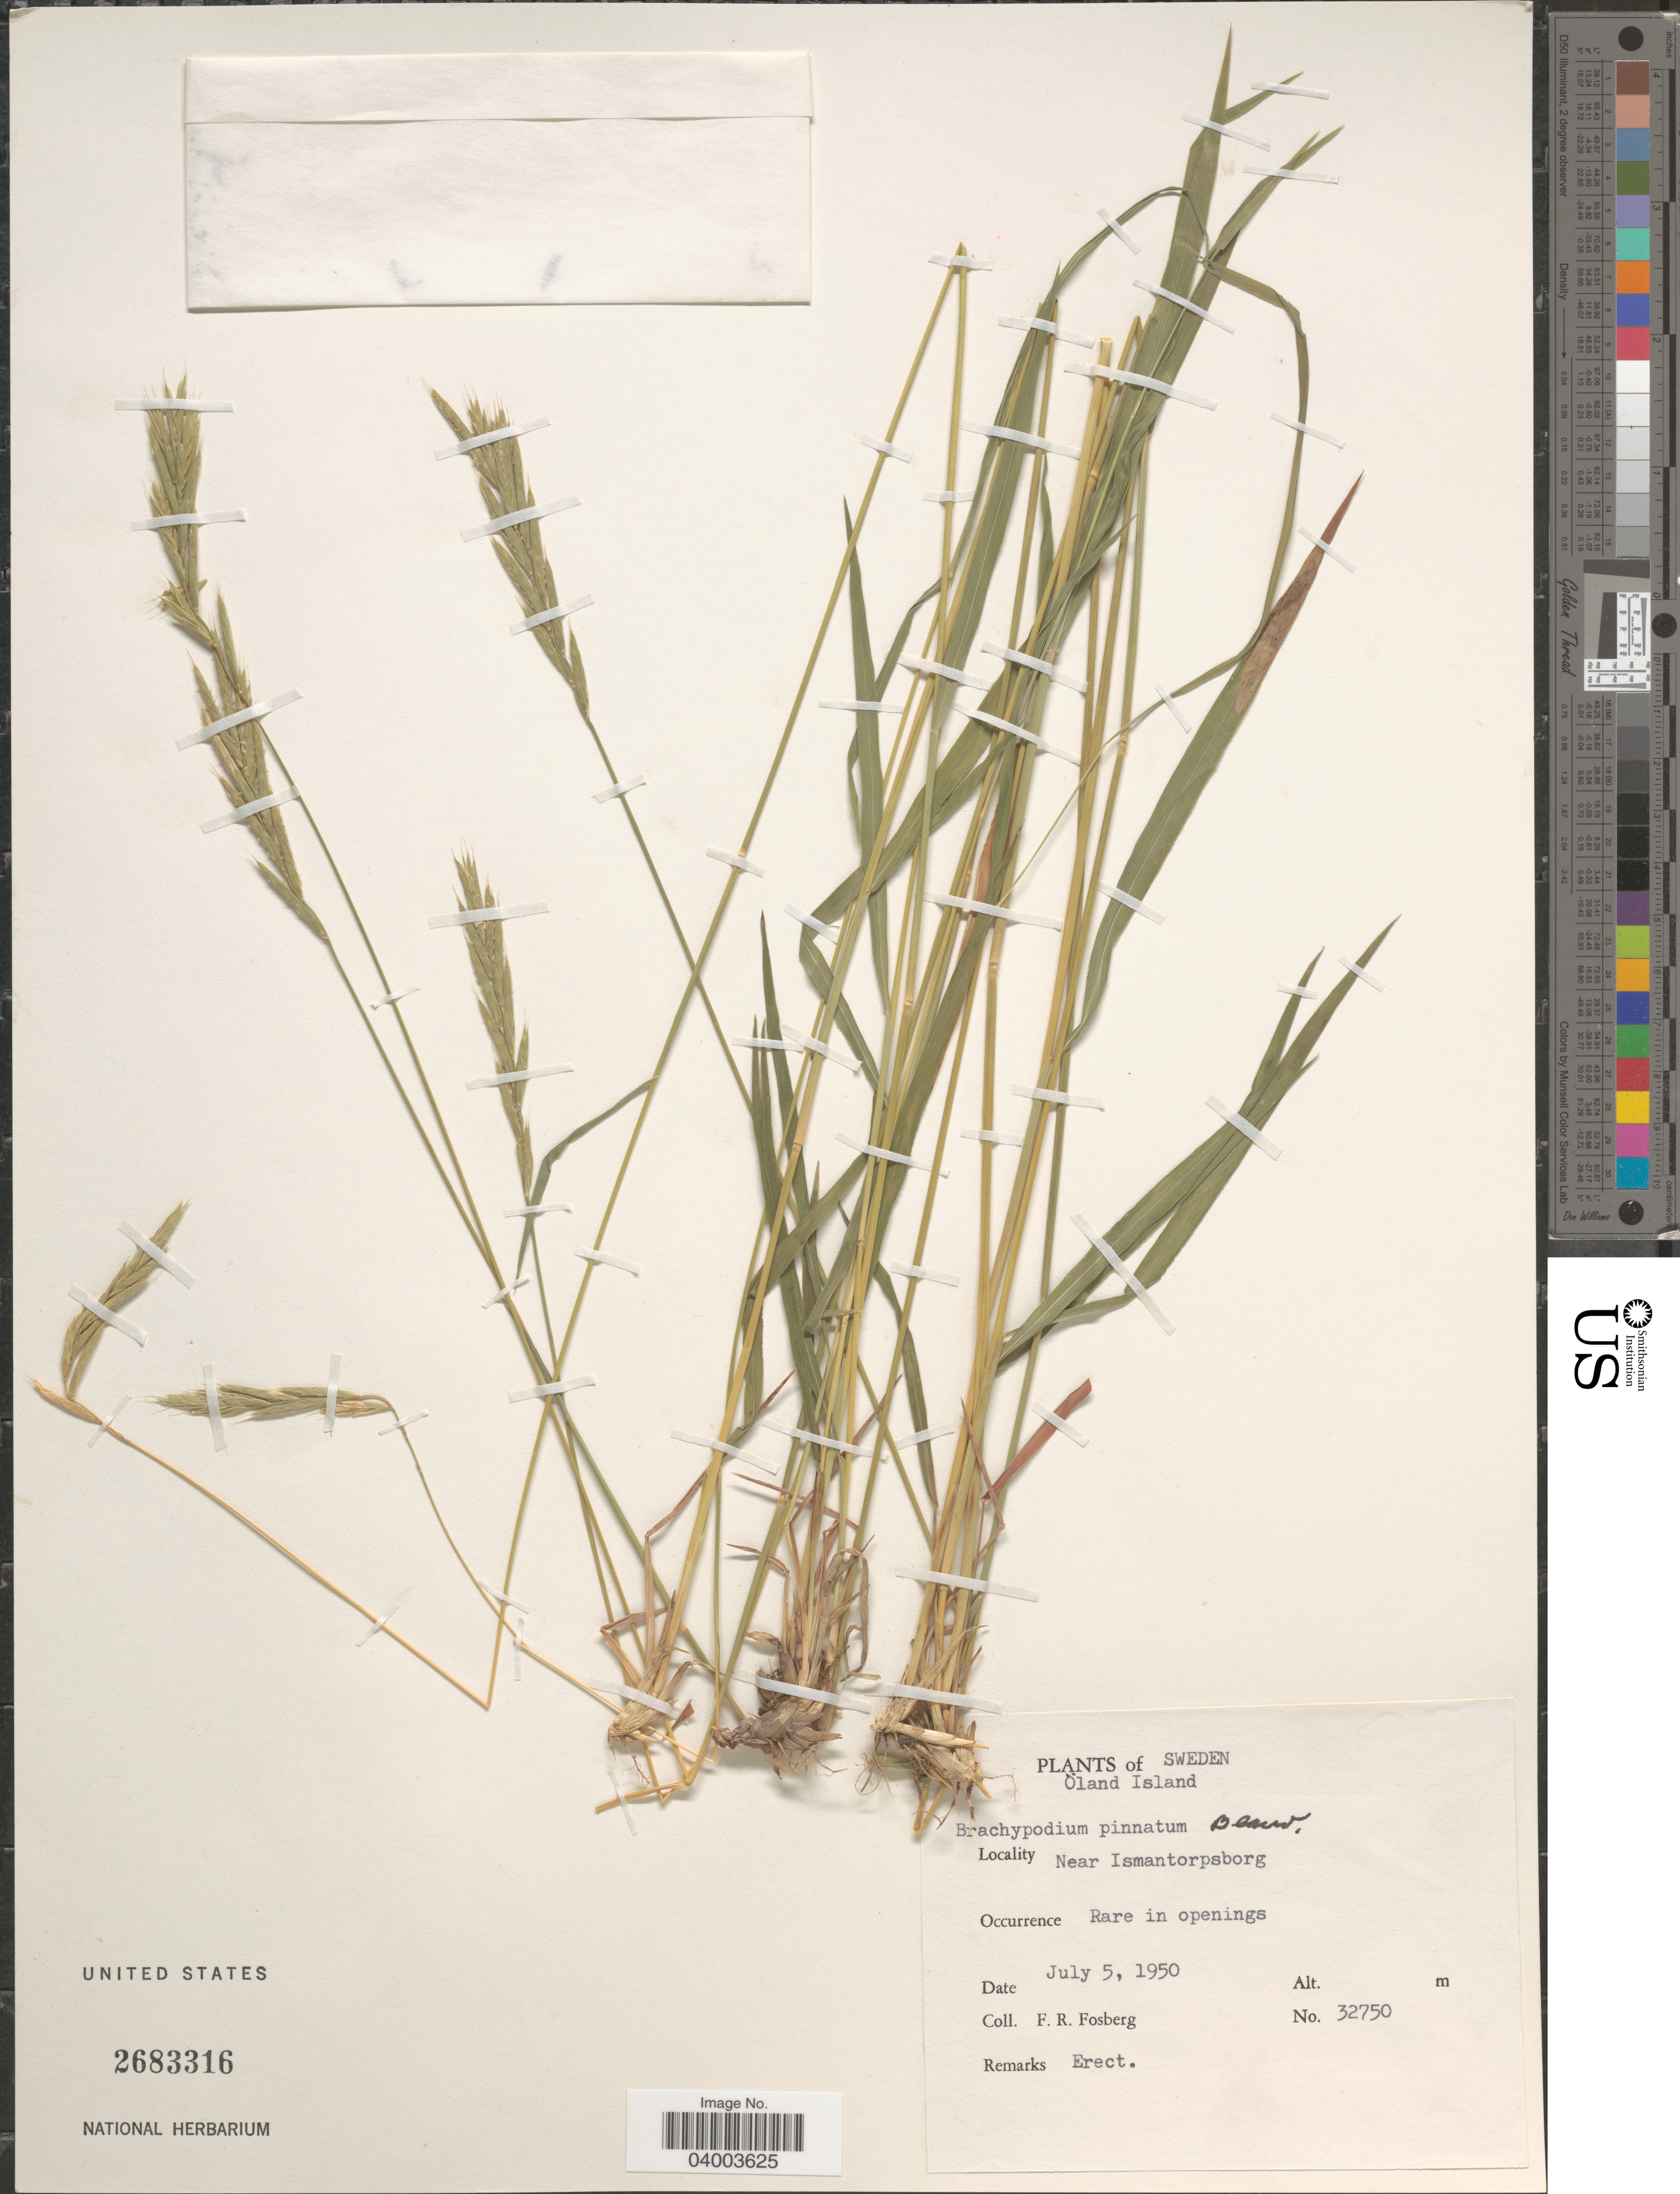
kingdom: Plantae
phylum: Tracheophyta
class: Liliopsida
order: Poales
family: Poaceae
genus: Brachypodium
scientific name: Brachypodium pinnatum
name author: (L.) P. Beauv.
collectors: F. R. Fosberg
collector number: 32750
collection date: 1950-07-05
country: Sweden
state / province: Kalmar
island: Oland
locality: Öland Island. Near Ismantorpsborg.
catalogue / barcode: US 2683316